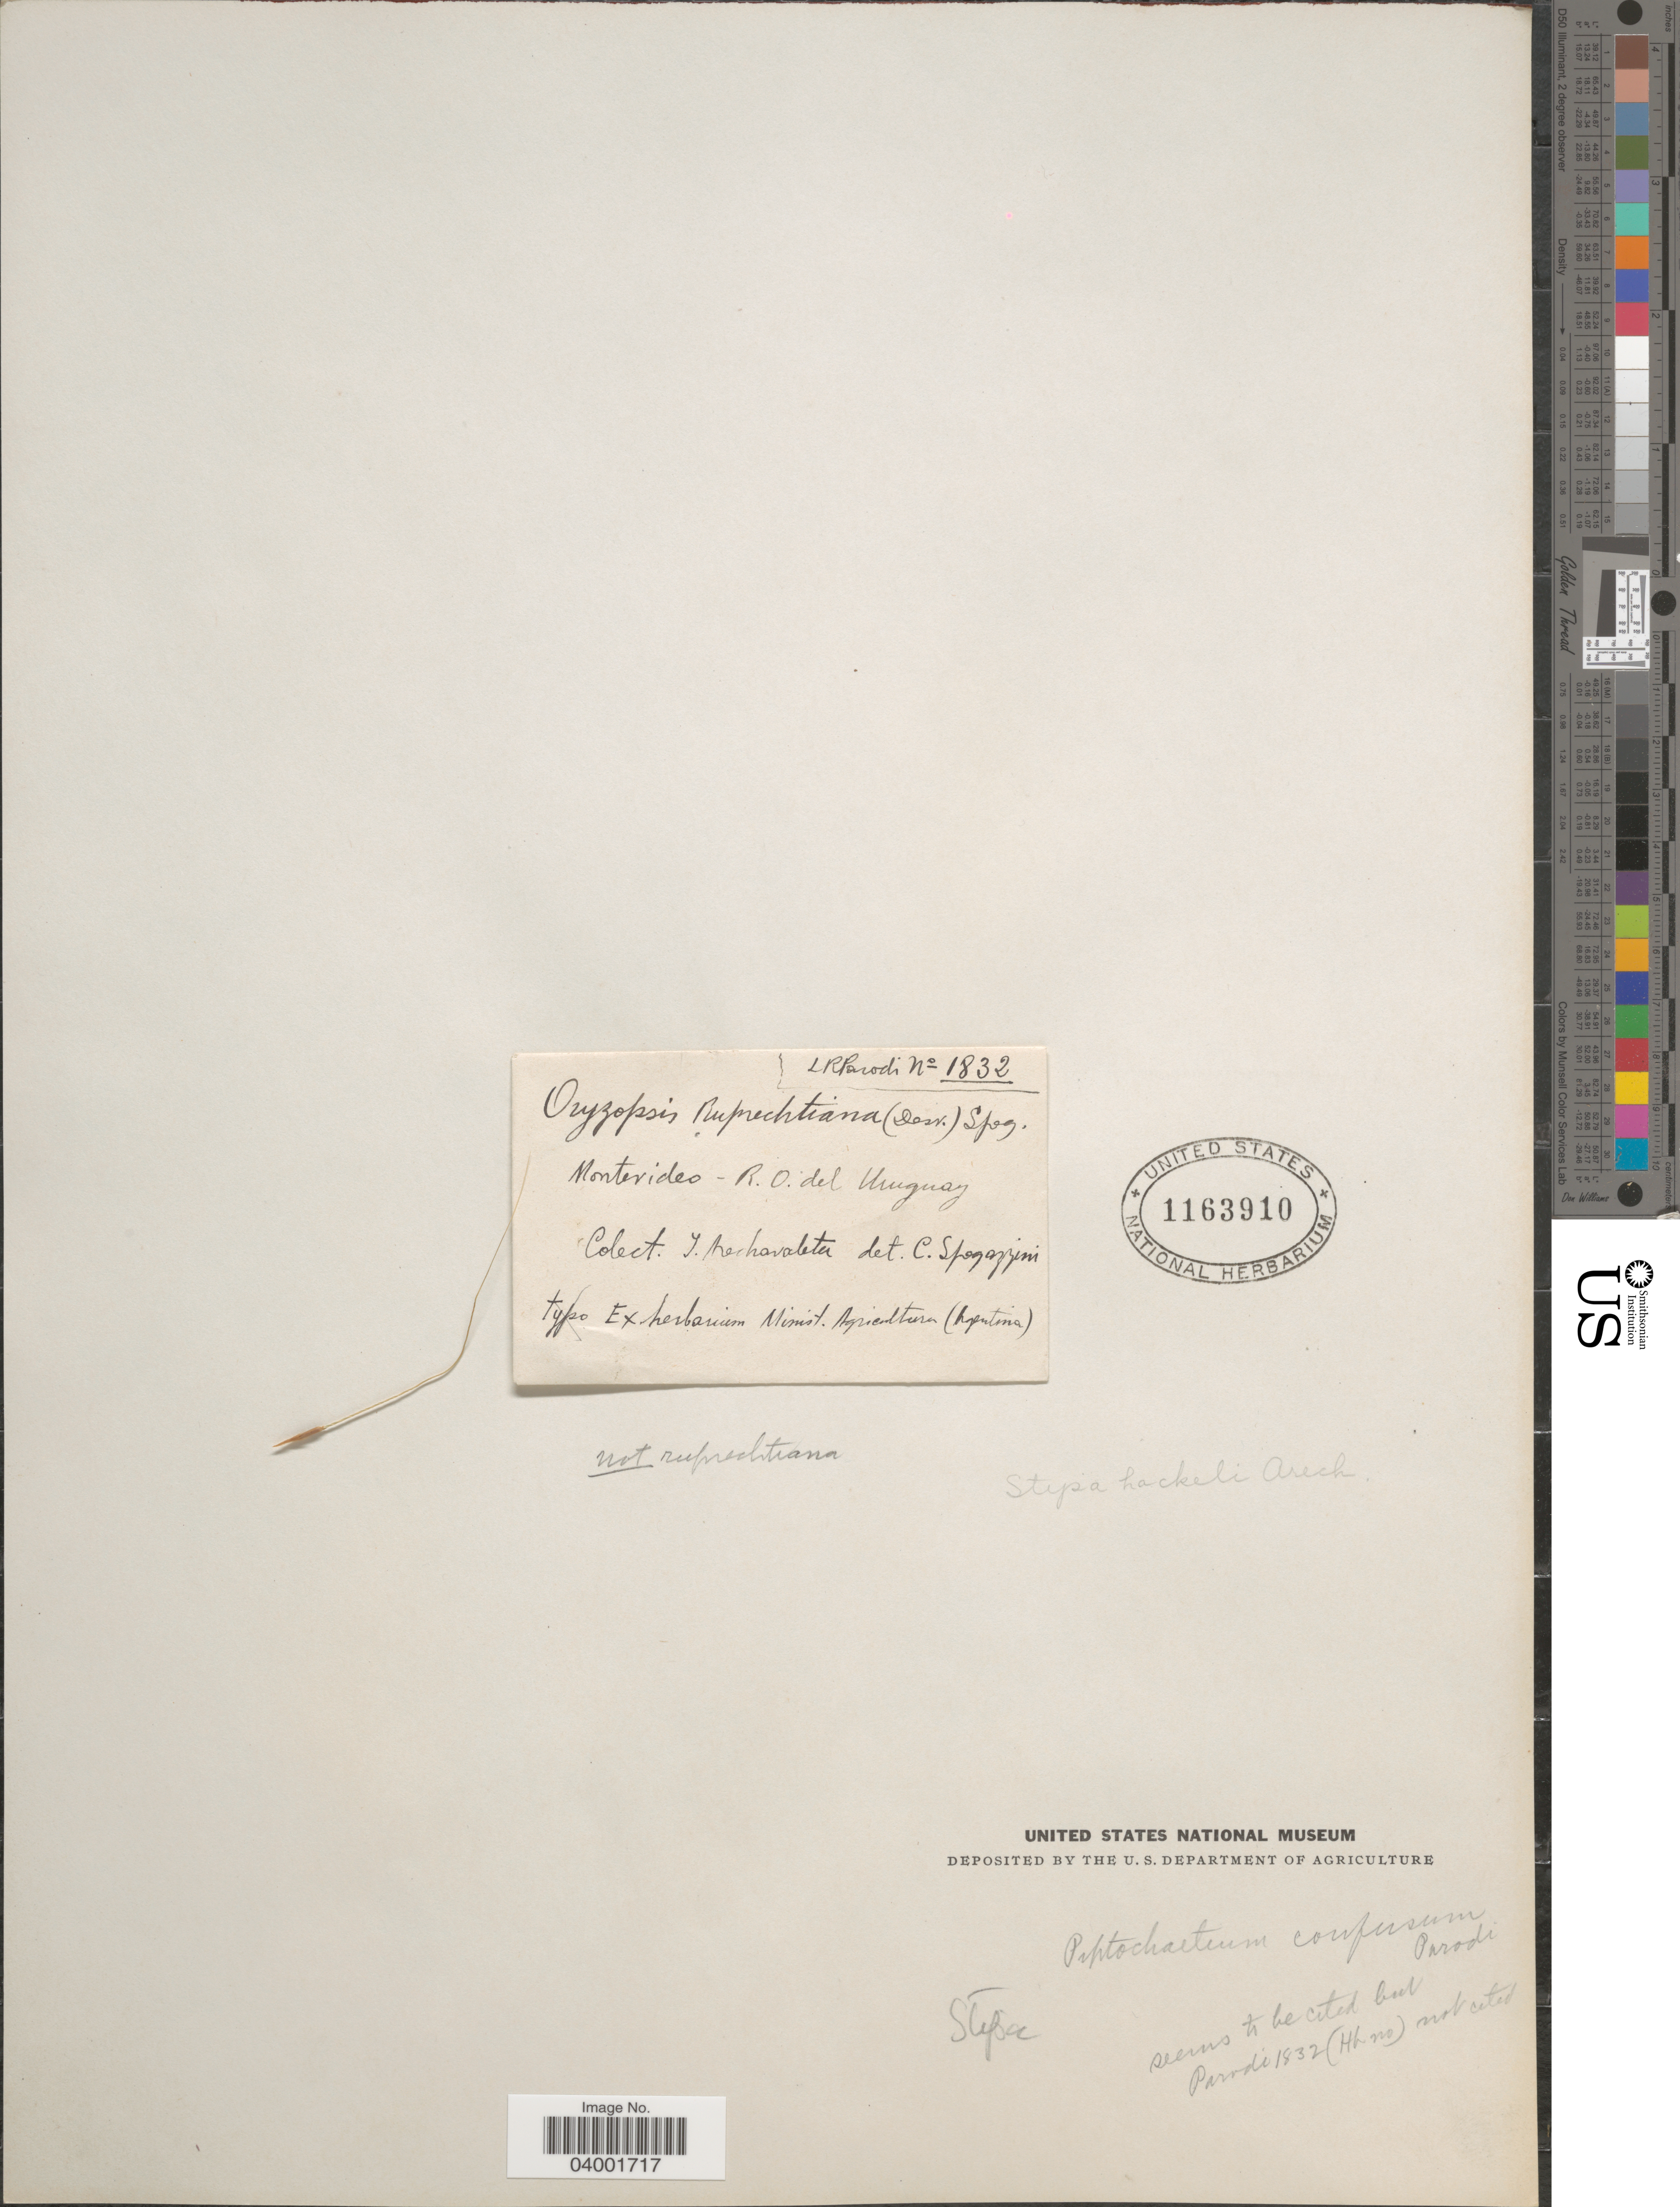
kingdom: Plantae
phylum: Tracheophyta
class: Liliopsida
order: Poales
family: Poaceae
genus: Piptochaetium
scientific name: Piptochaetium confusum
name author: Parodi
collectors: J. Arechavaleta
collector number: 1832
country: Uruguay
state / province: Montevideo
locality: R.O. del Uruguay.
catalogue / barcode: US 1163910